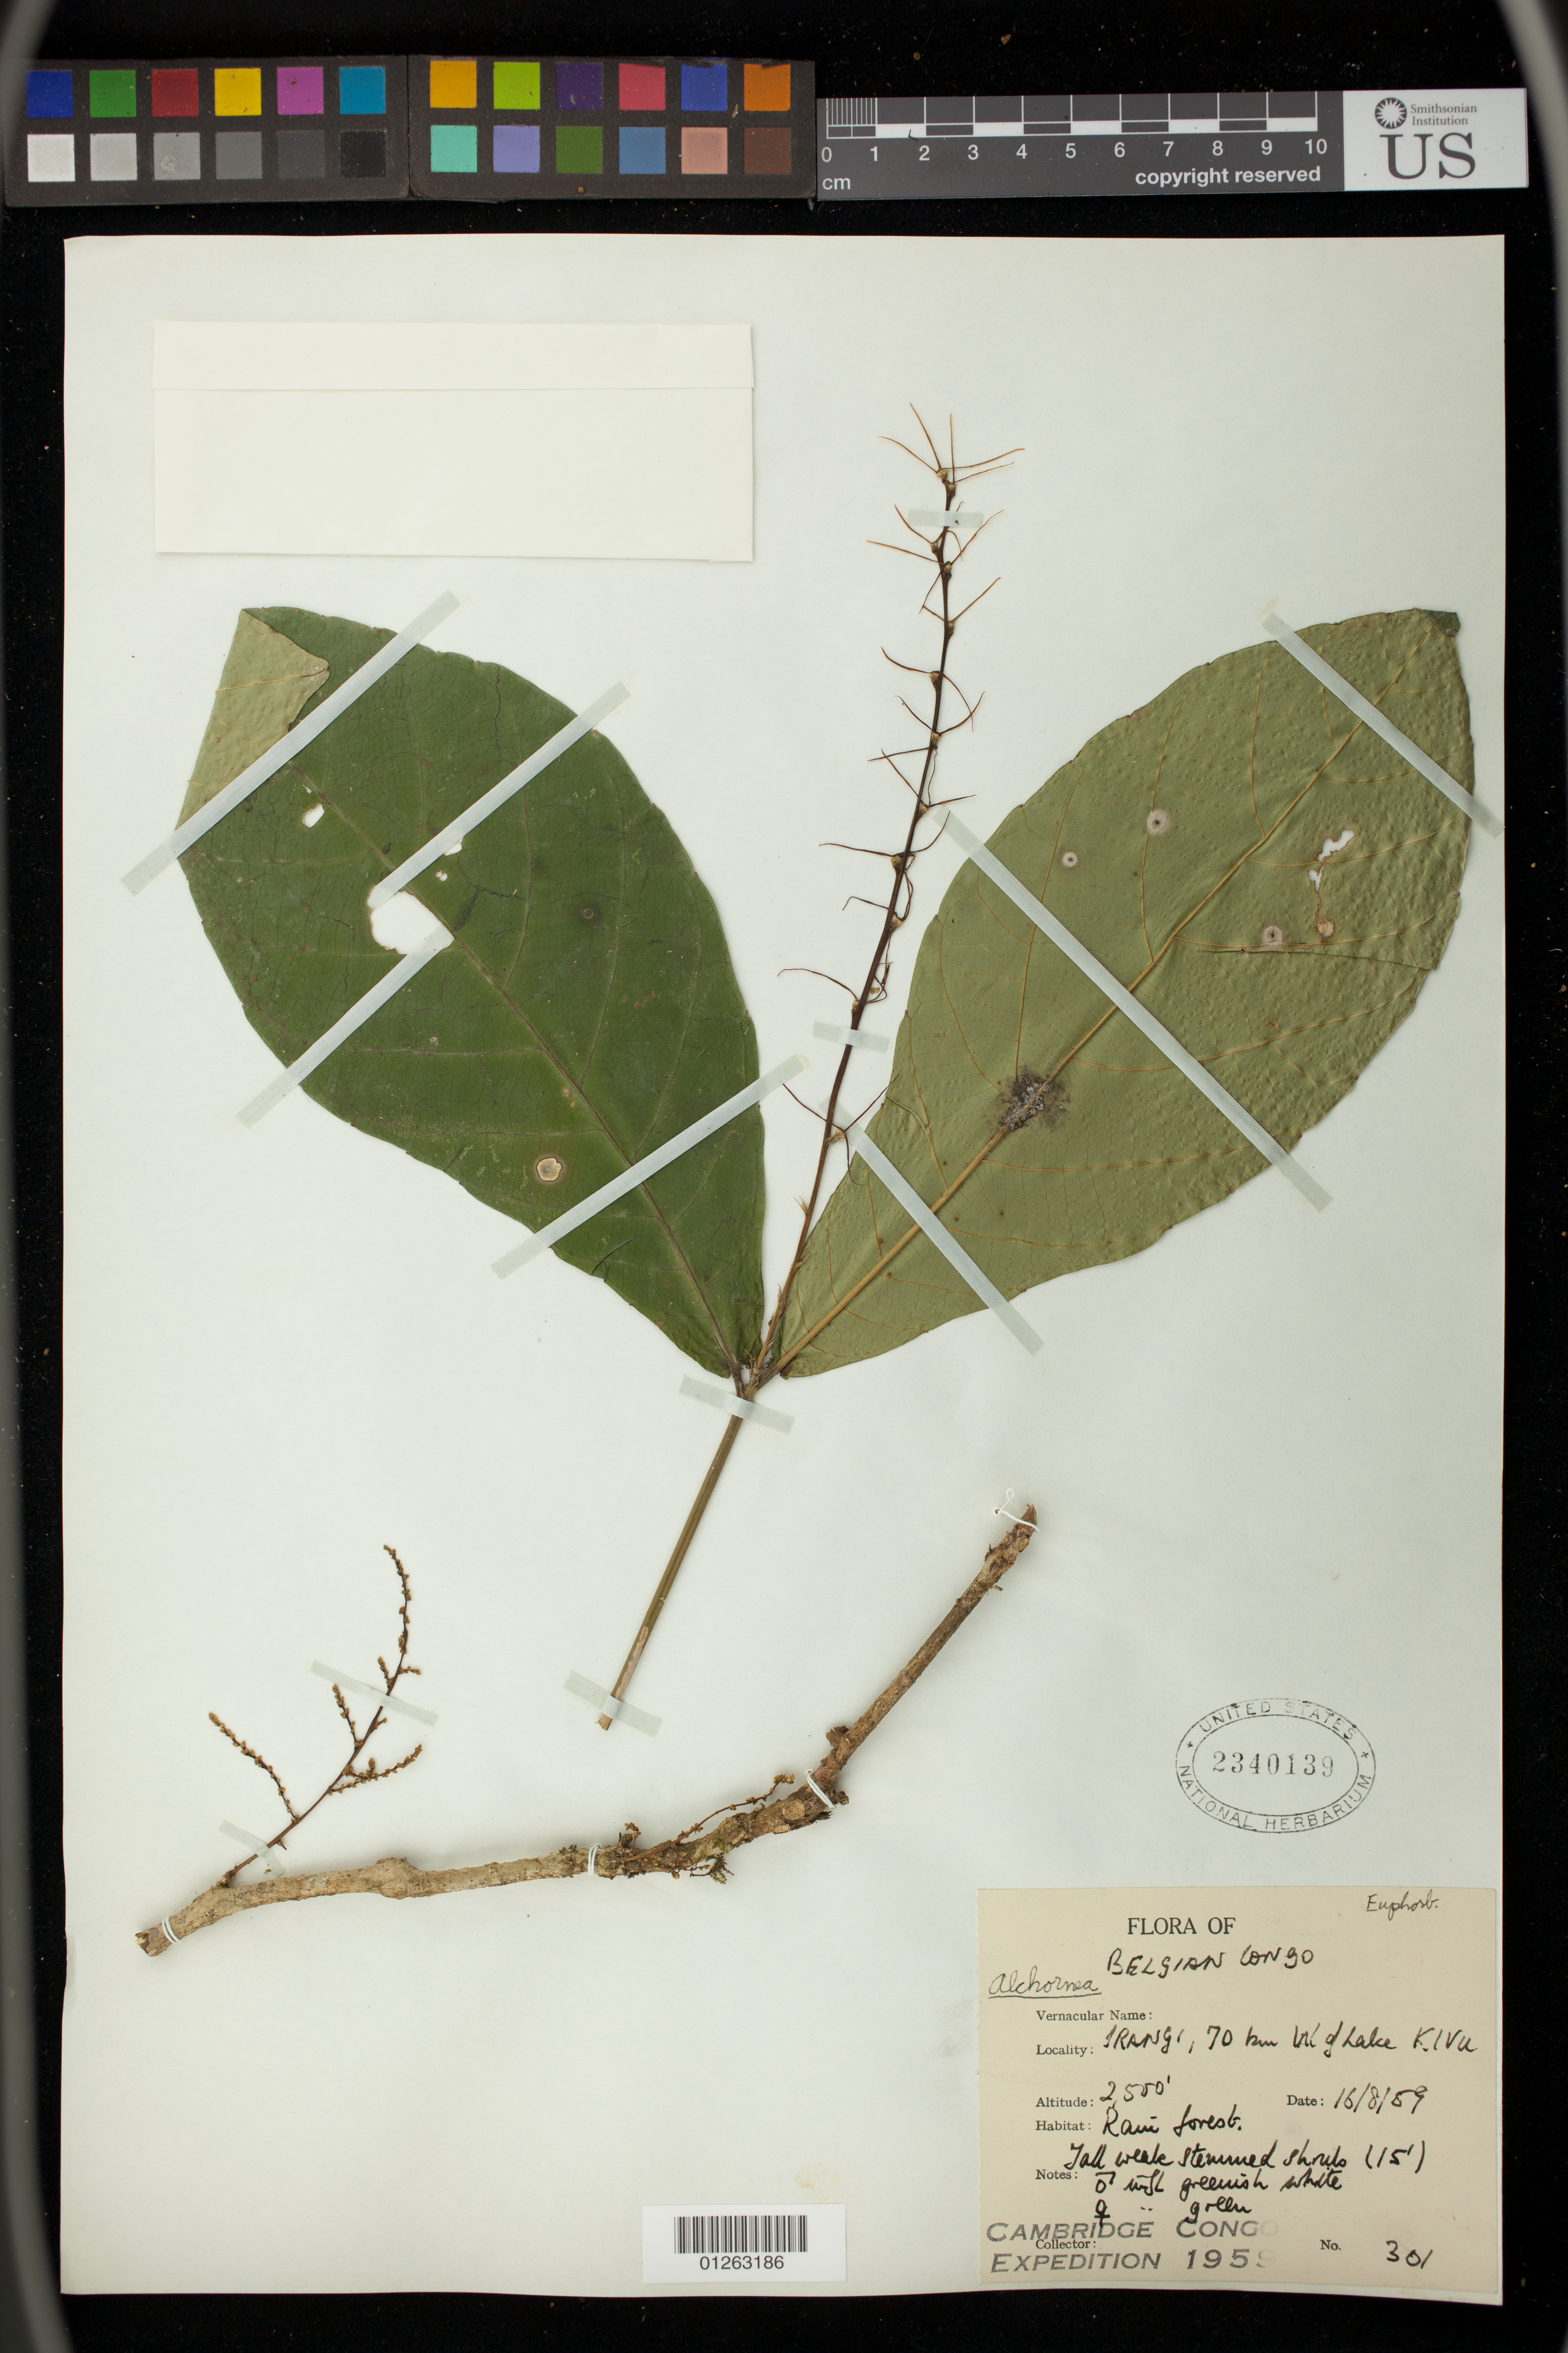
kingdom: Plantae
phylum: Tracheophyta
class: Magnoliopsida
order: Malpighiales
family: Euphorbiaceae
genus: Alchornea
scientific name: Alchornea trewioides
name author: (Benth.) Müll. Arg.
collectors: Cambridge Congo Expedition 1959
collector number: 301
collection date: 1959-08-16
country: Congo, Democratic Republic of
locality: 70_ _ of Lake KIVU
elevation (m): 762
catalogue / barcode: US 2340139